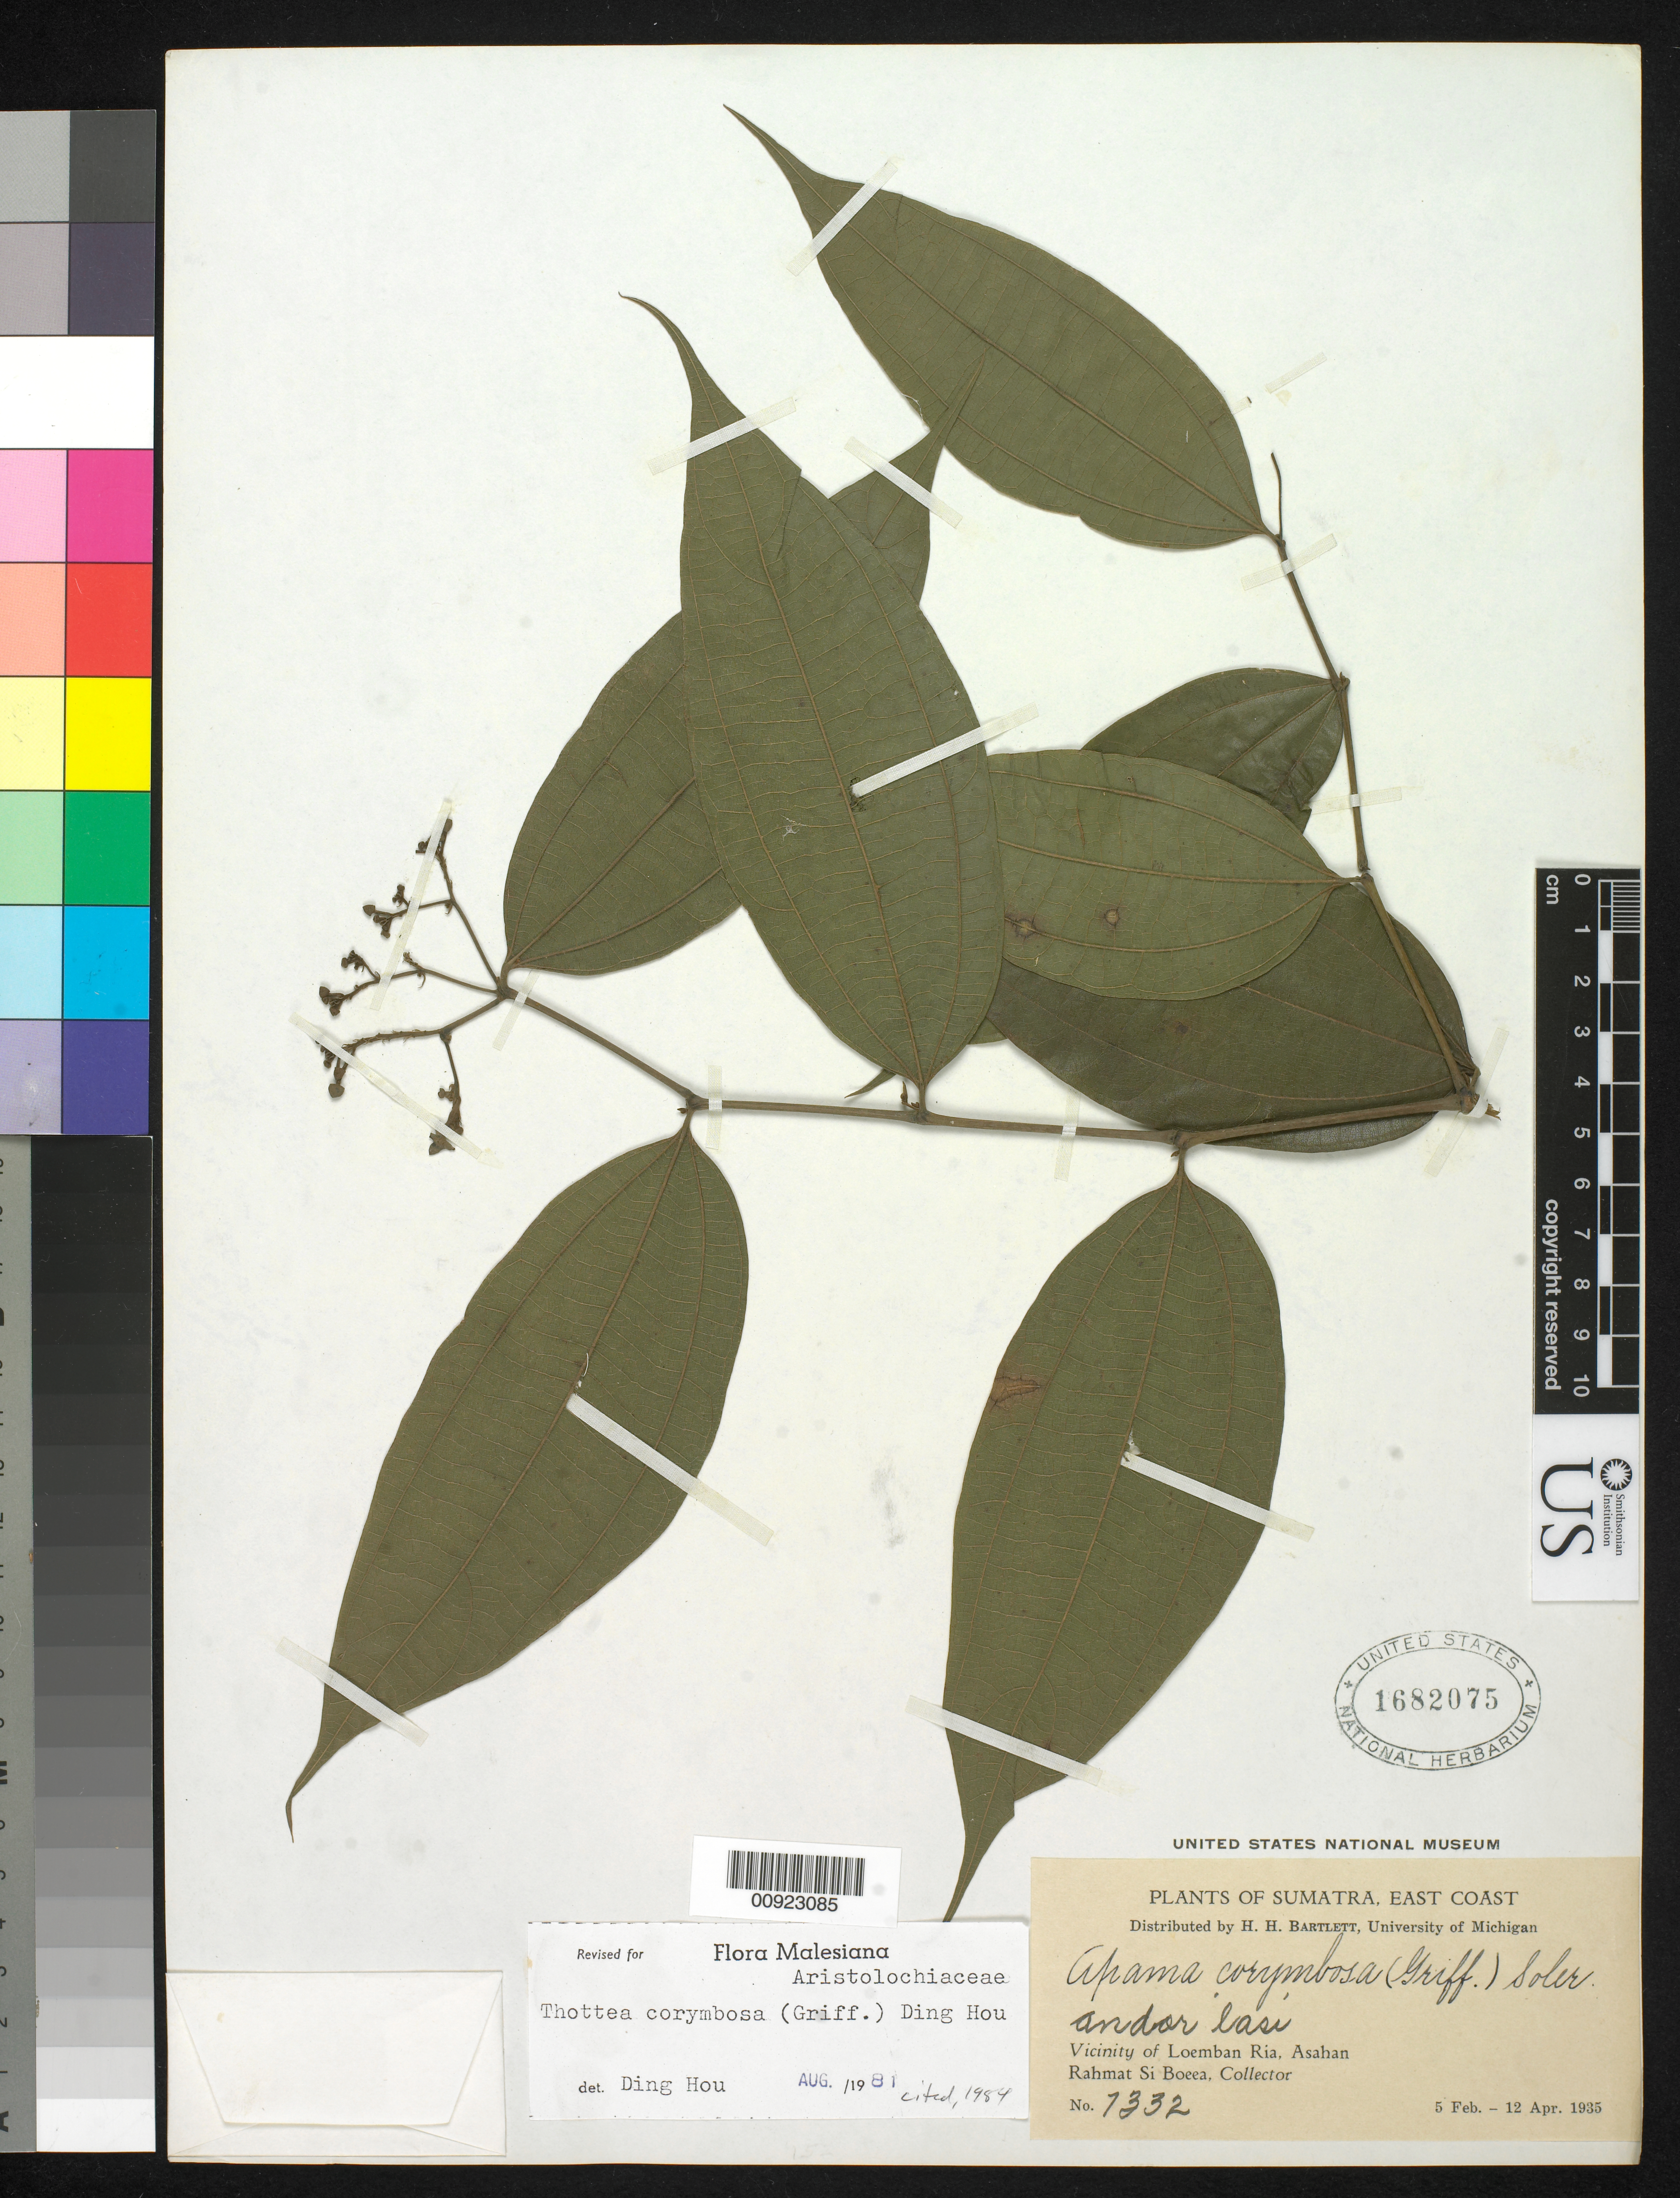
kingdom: Plantae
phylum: Tracheophyta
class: Magnoliopsida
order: Piperales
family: Aristolochiaceae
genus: Thottea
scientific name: Thottea corymbosa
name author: (Griff.) Ding Hou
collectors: Rahmat Si Boeea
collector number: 7332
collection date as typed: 05 Feb 1935 to 12 Apr 1935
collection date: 1935-02-05/1935-04-12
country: Indonesia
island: Sumatra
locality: East coast; vicinity of Loemban Ria, Asahan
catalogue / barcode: US 1682075